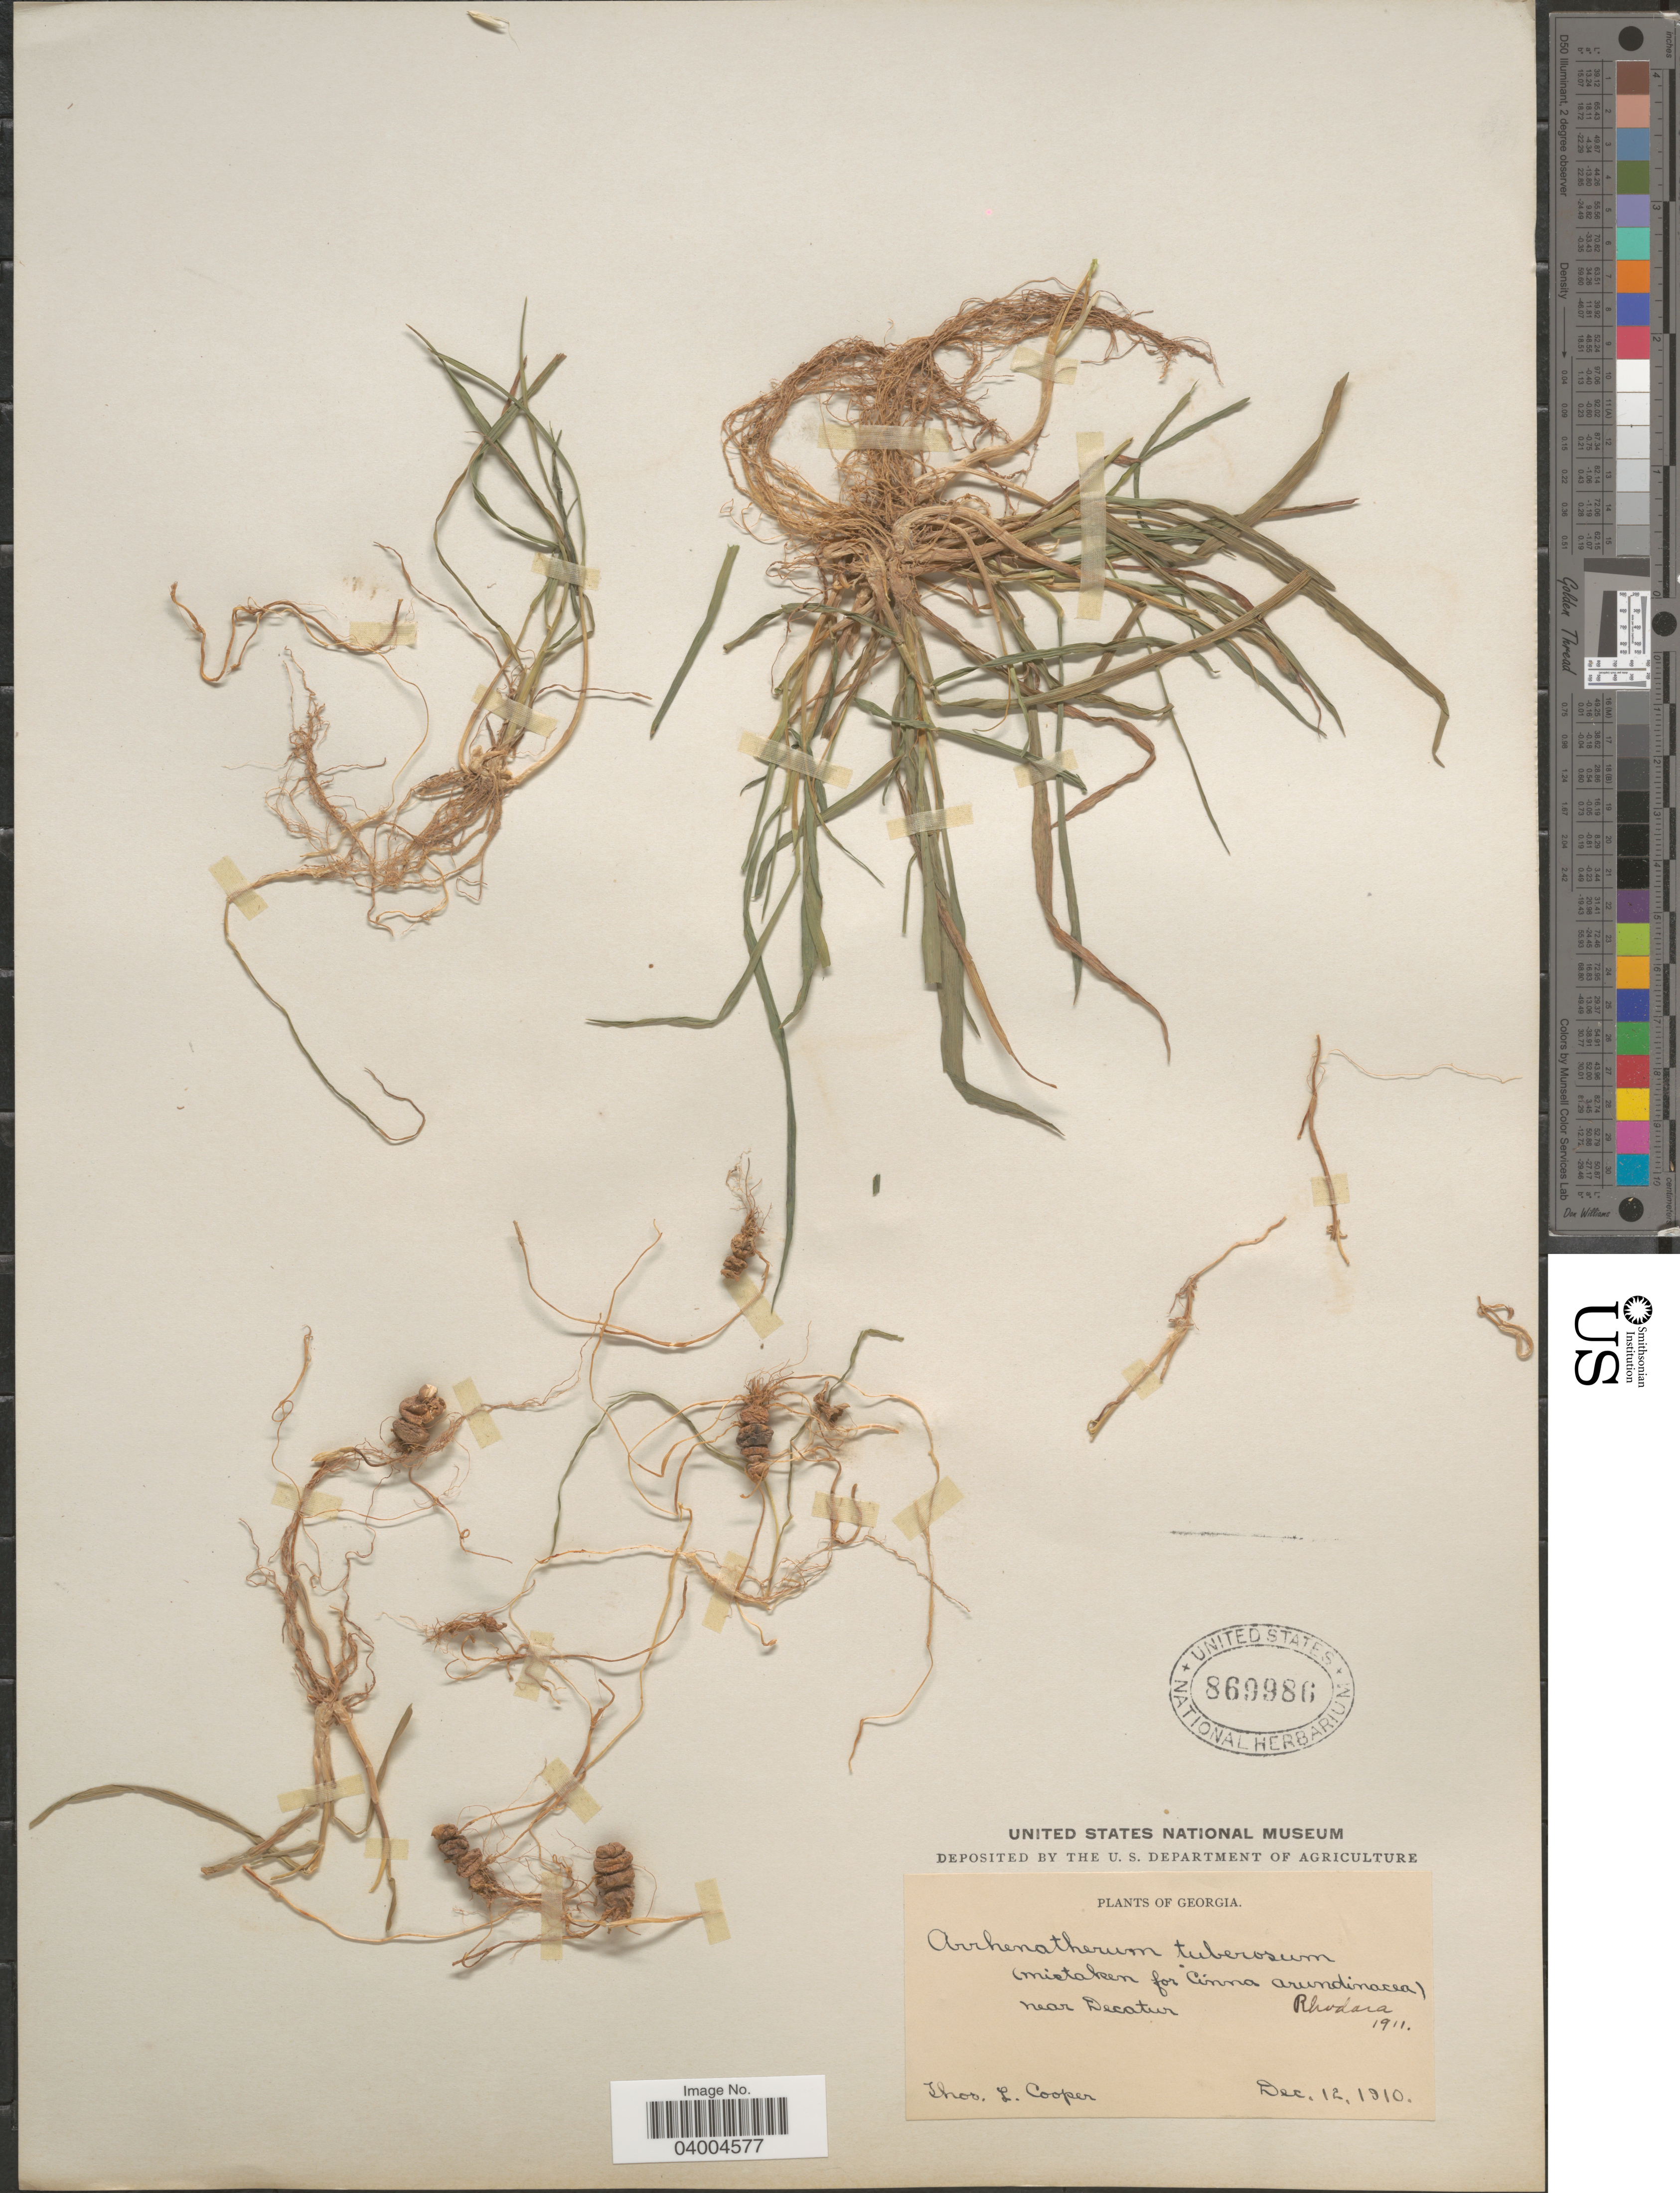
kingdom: Plantae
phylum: Tracheophyta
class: Liliopsida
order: Poales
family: Poaceae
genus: Arrhenatherum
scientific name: Arrhenatherum elatius subsp. bulbosum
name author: (Willd.) G. Martens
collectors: T. Cooper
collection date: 1910-12-12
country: United States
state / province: Georgia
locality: Near Decatur.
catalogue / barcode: US 869986